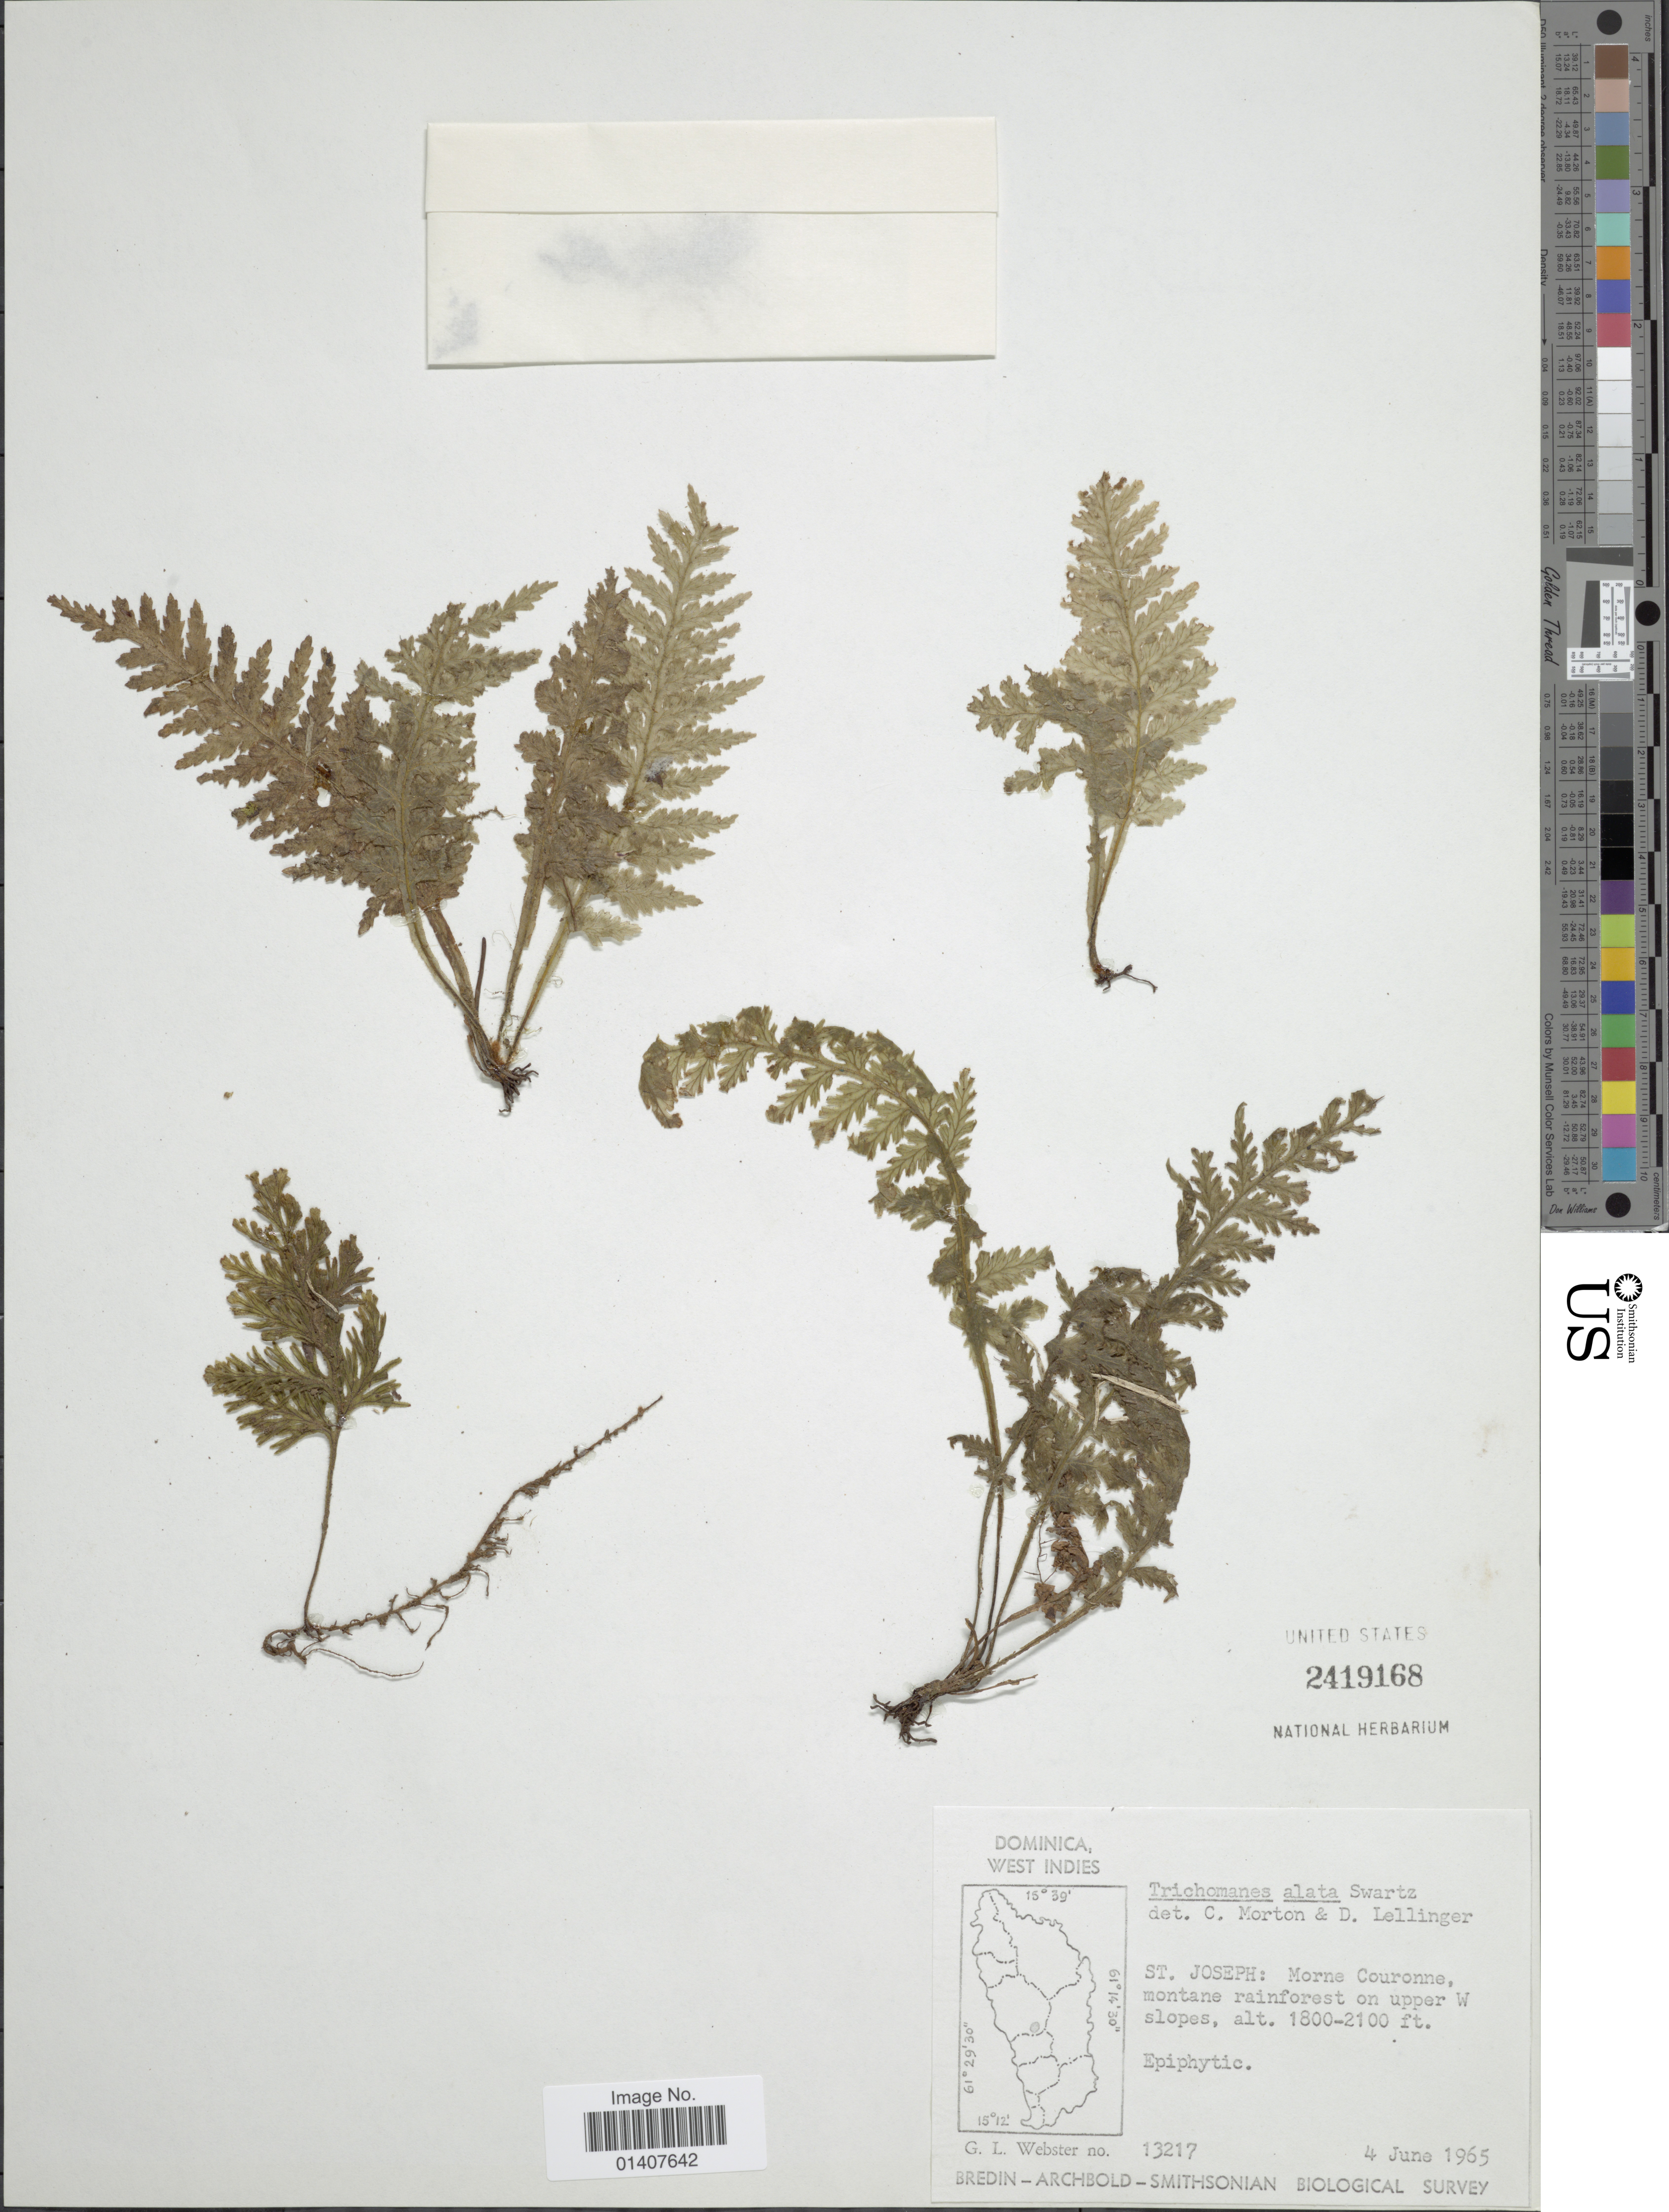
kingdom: Plantae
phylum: Tracheophyta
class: Polypodiopsida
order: Hymenophyllales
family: Hymenophyllaceae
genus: Trichomanes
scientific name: Trichomanes alatum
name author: Sw.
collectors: G. L. Webster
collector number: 13217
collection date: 1965-06-04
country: Dominica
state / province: St. Joseph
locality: Dominica West Indies, St. Joseph: Morne Couronne, montane rainforest on upper W slopes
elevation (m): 549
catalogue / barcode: US 2419168